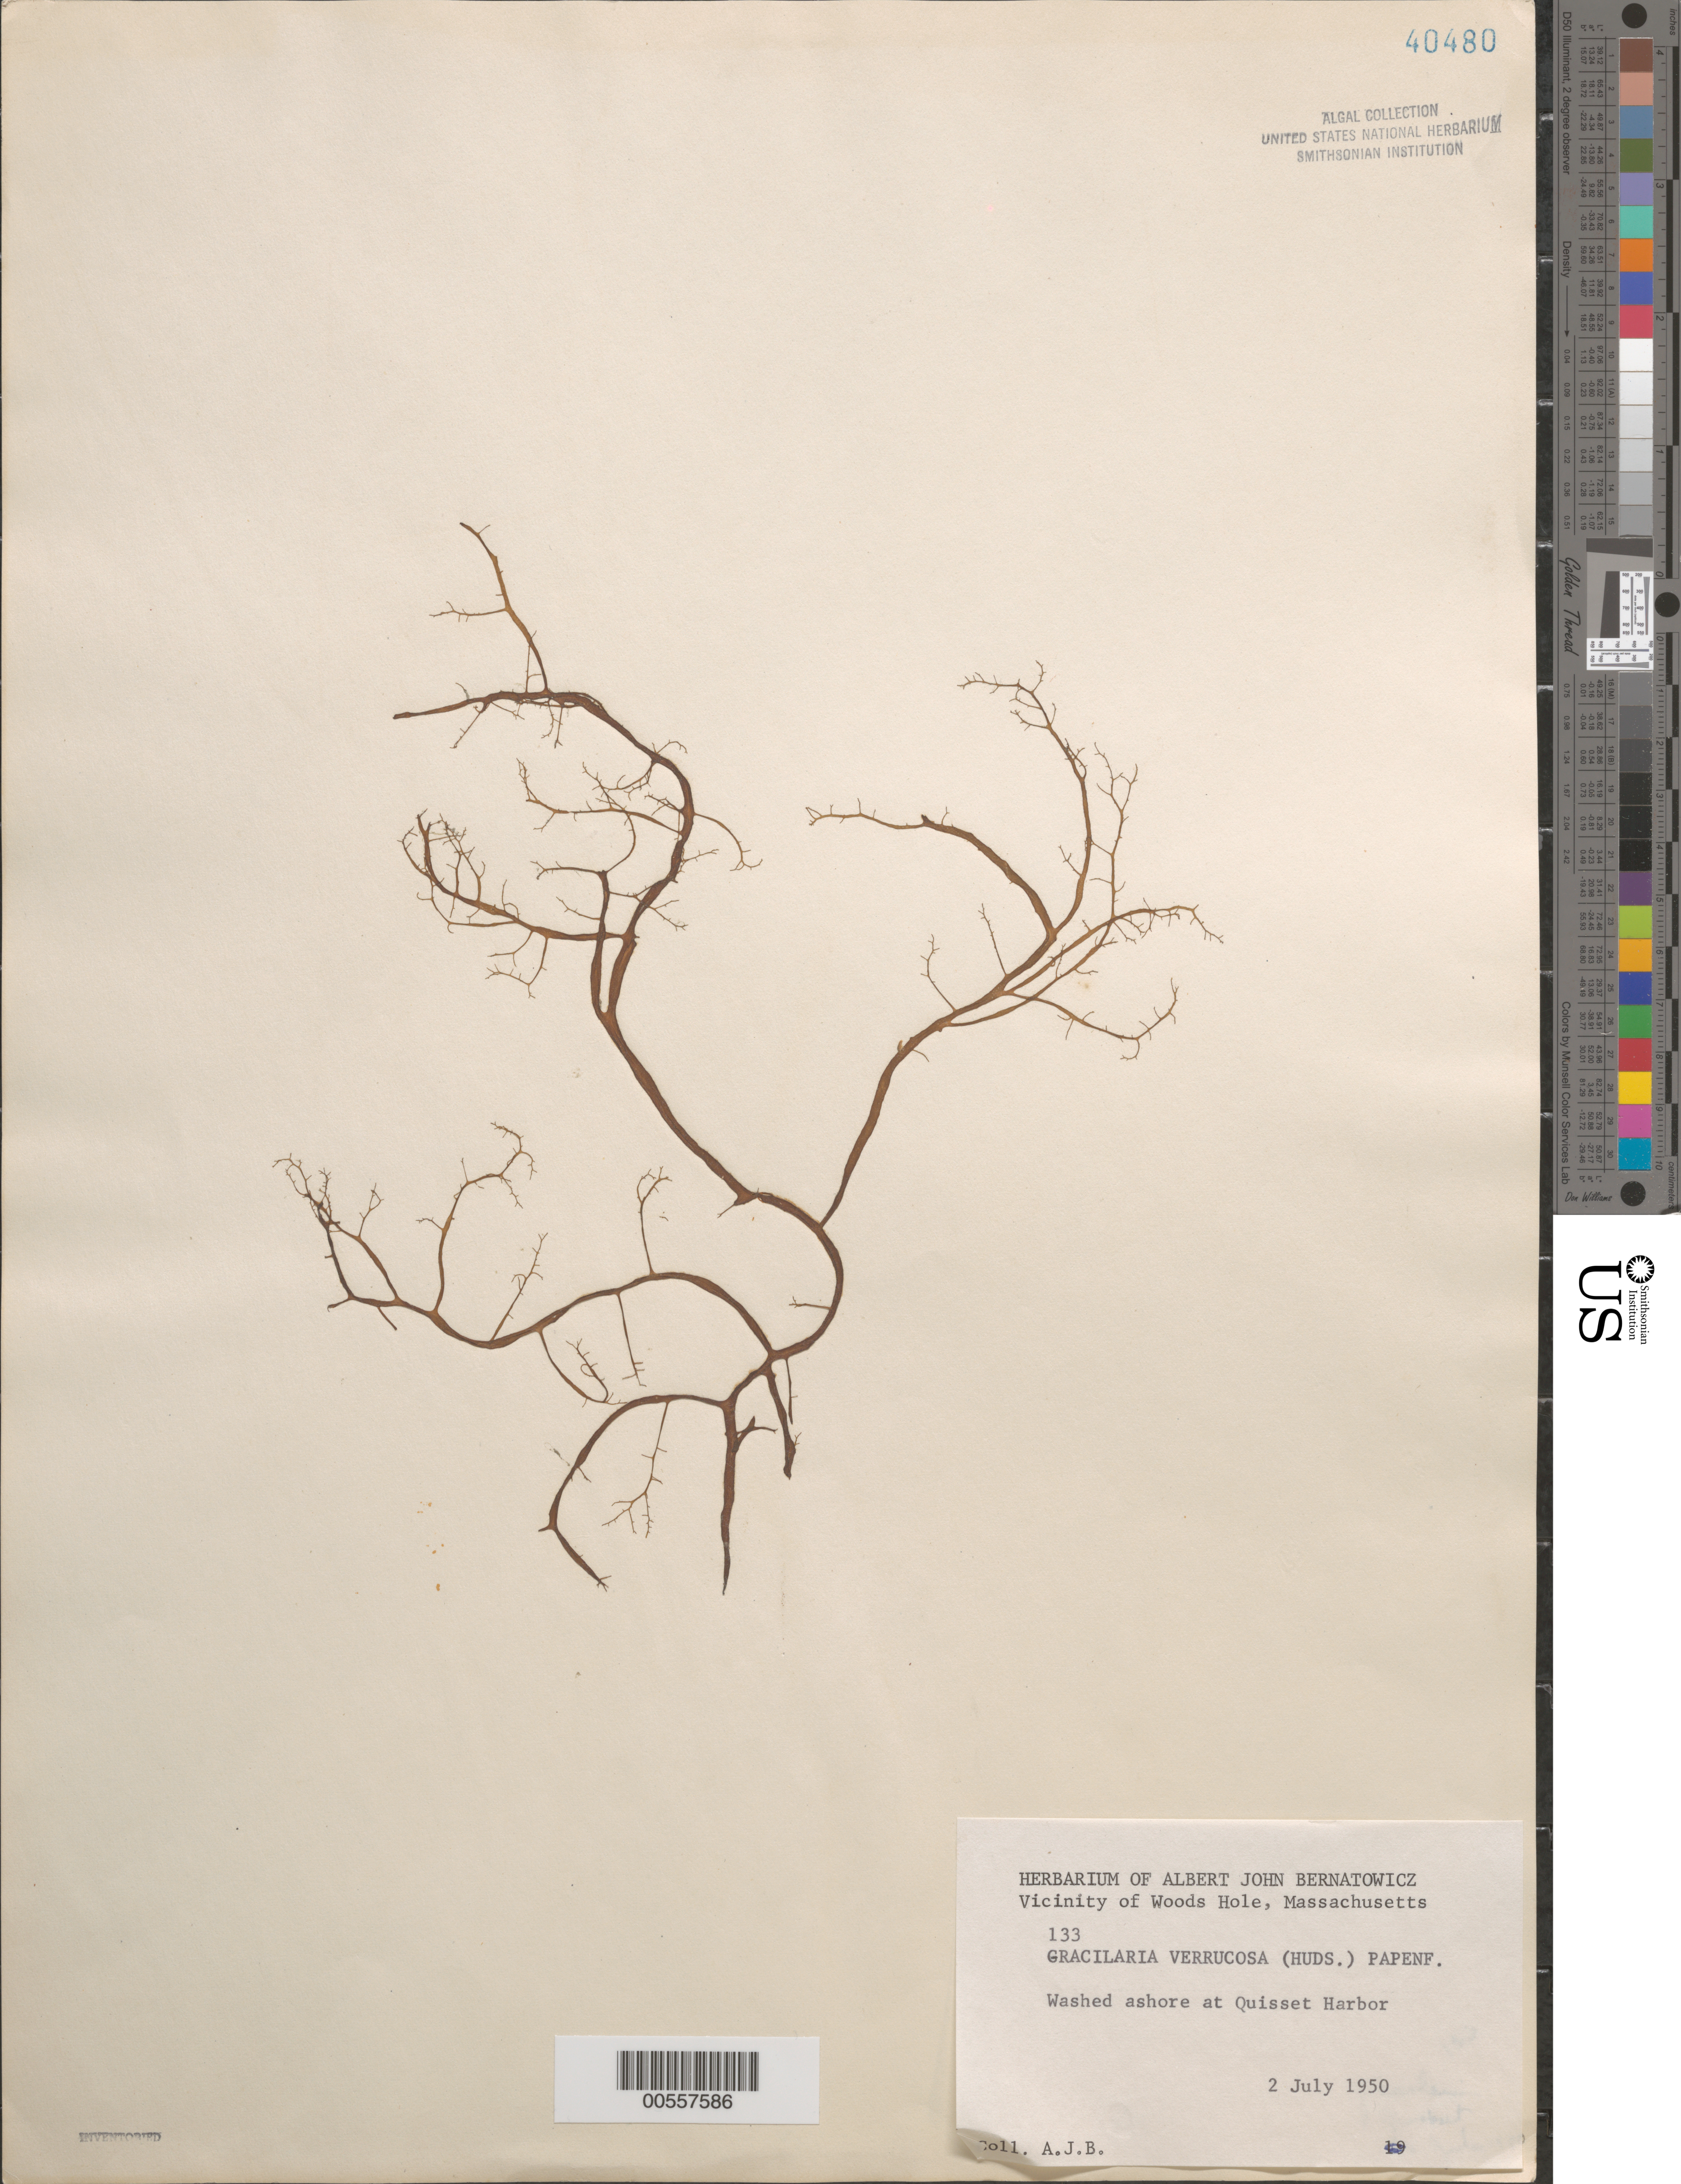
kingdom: Plantae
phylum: Rhodophyta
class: Florideophyceae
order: Gracilariales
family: Gracilariaceae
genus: Gracilariopsis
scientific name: Gracilariopsis longissima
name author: (S.G. Gmel.) Steentoft et al.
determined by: Algae name updating Project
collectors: A. Bernatowicz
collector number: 133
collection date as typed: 02 Jul 1950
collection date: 1950-07-02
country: United States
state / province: Massachusetts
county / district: Barnstable County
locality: Quissett Harbor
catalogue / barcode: US 40480